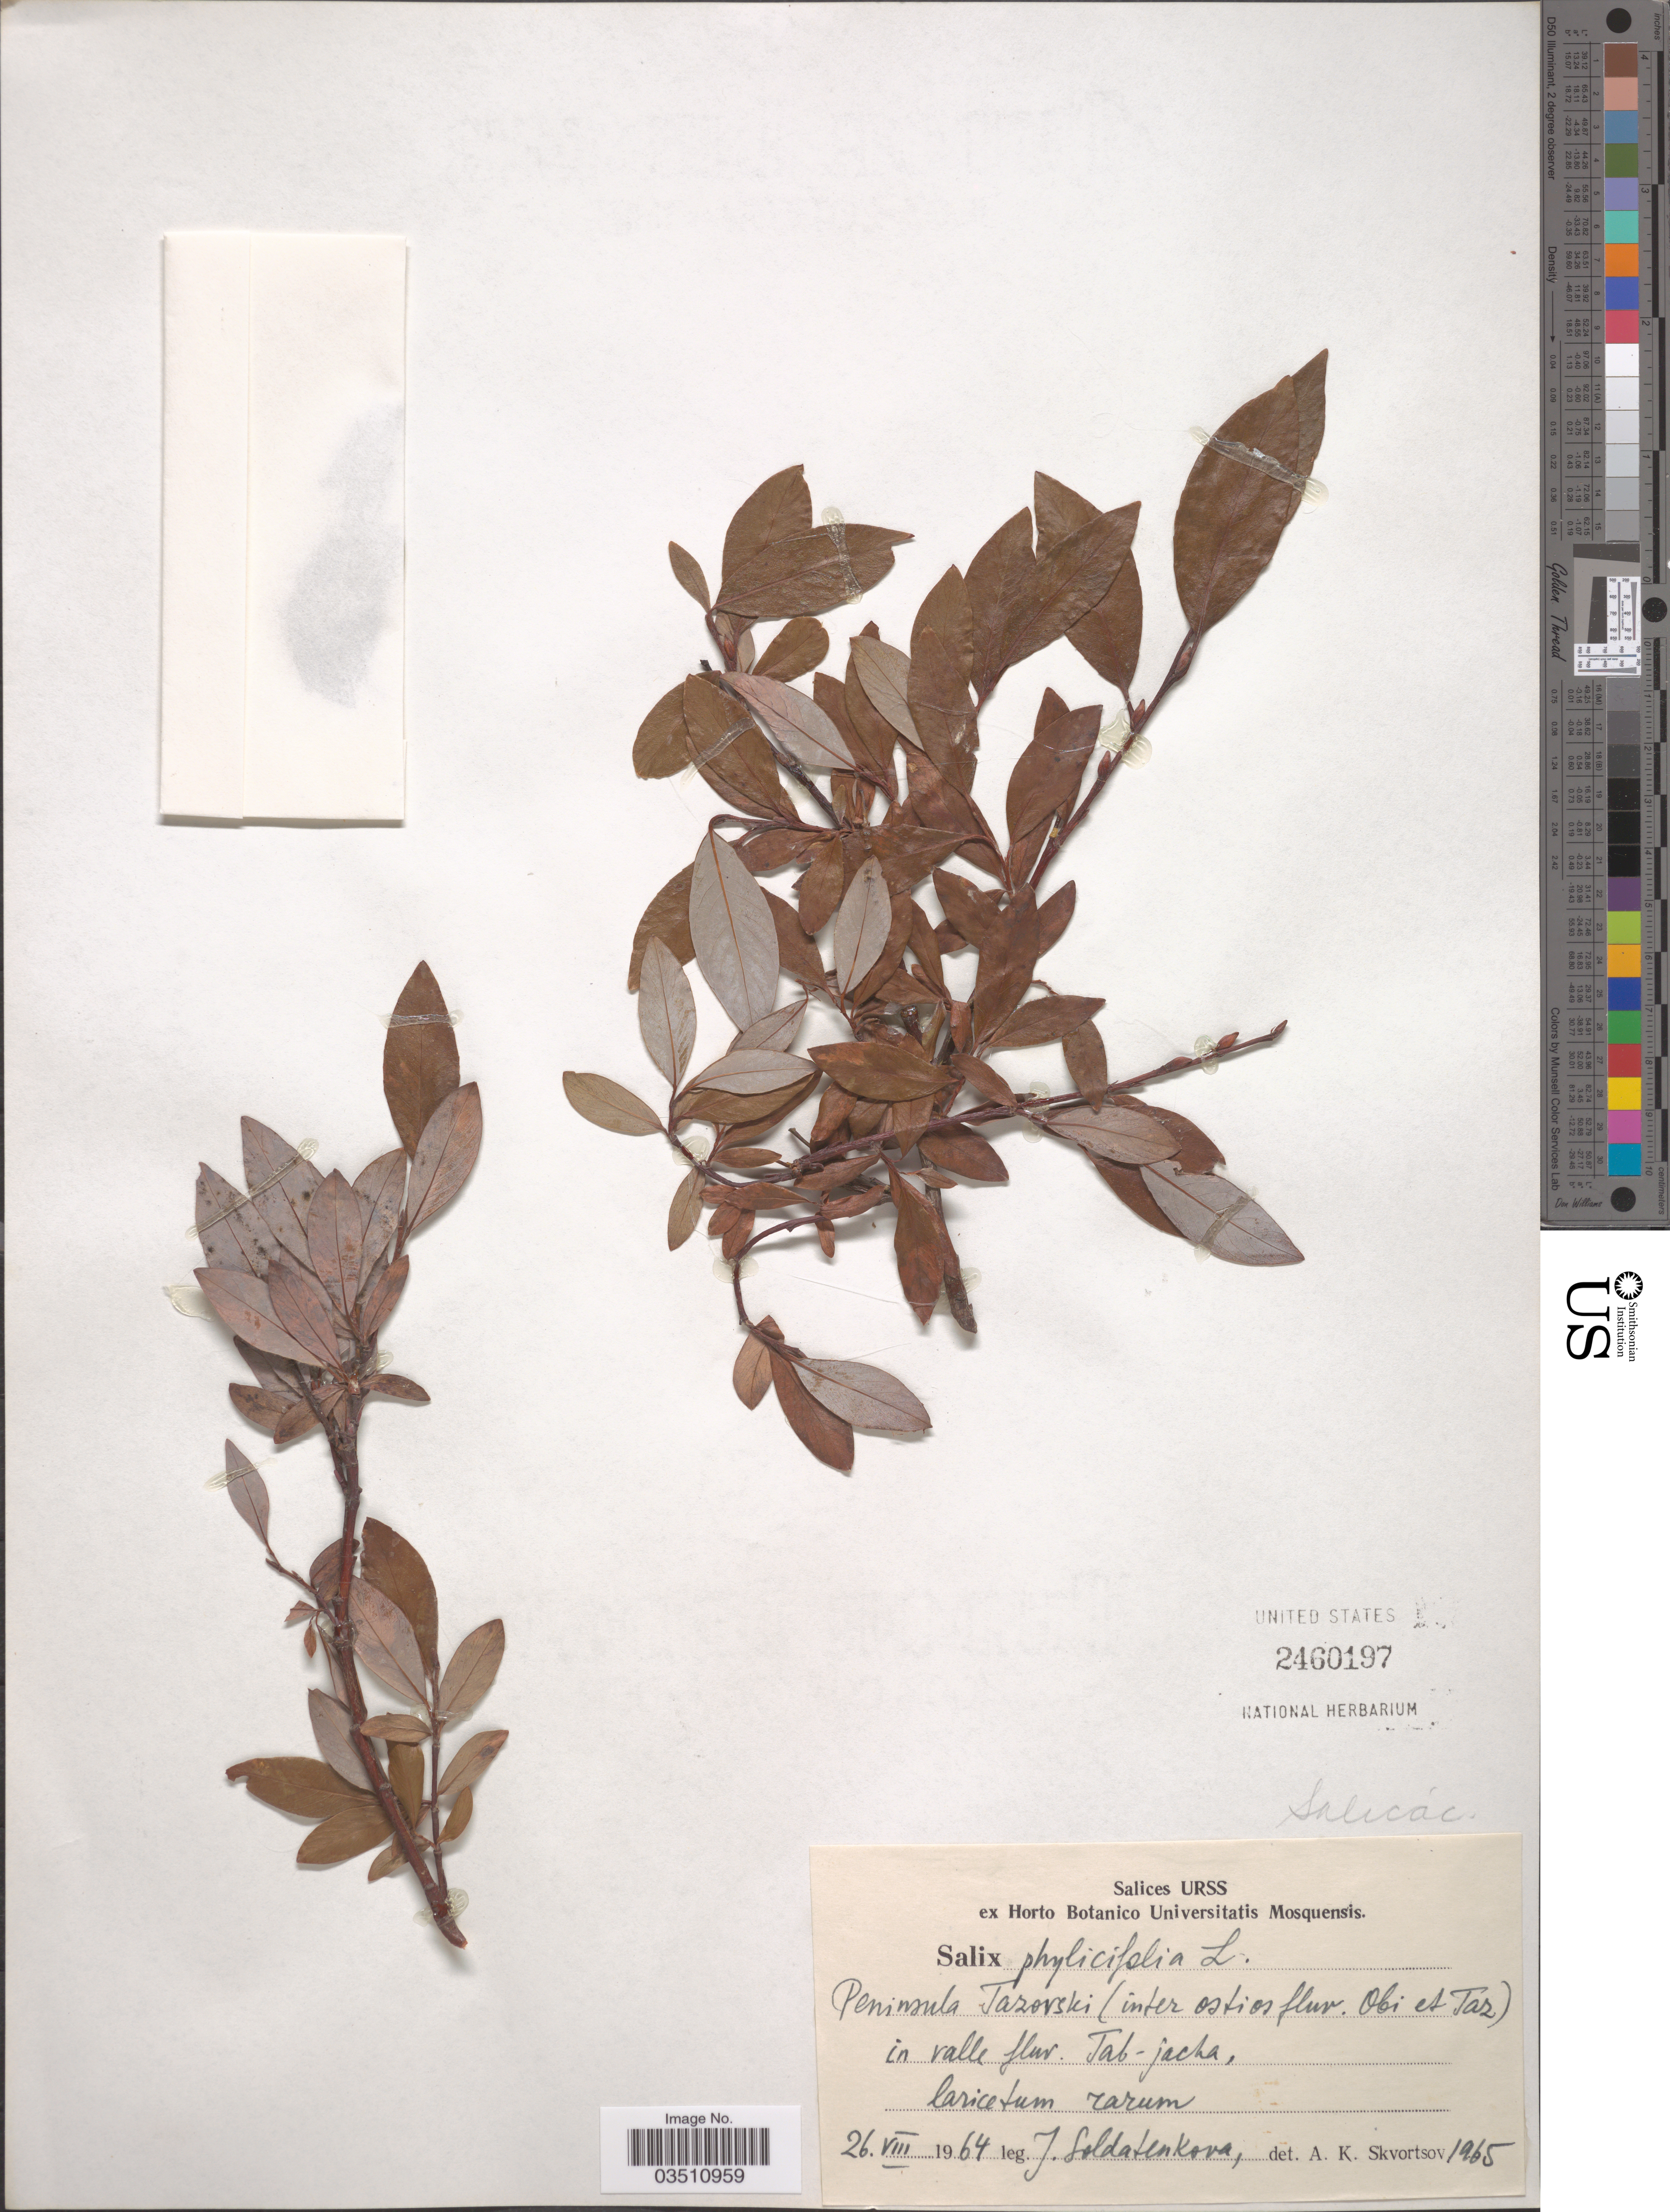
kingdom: Plantae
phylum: Tracheophyta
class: Magnoliopsida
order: Malpighiales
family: Salicaceae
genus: Salix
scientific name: Salix phylicifolia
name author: L.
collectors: J. Soldatenkova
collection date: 1964-08-26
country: Russian Federation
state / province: Yamalo-Nenets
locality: Peninsula Tazovski (inter ostios fluv. Obi et Taz) in valle fluv. Tab-jacha.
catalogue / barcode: US 2460197